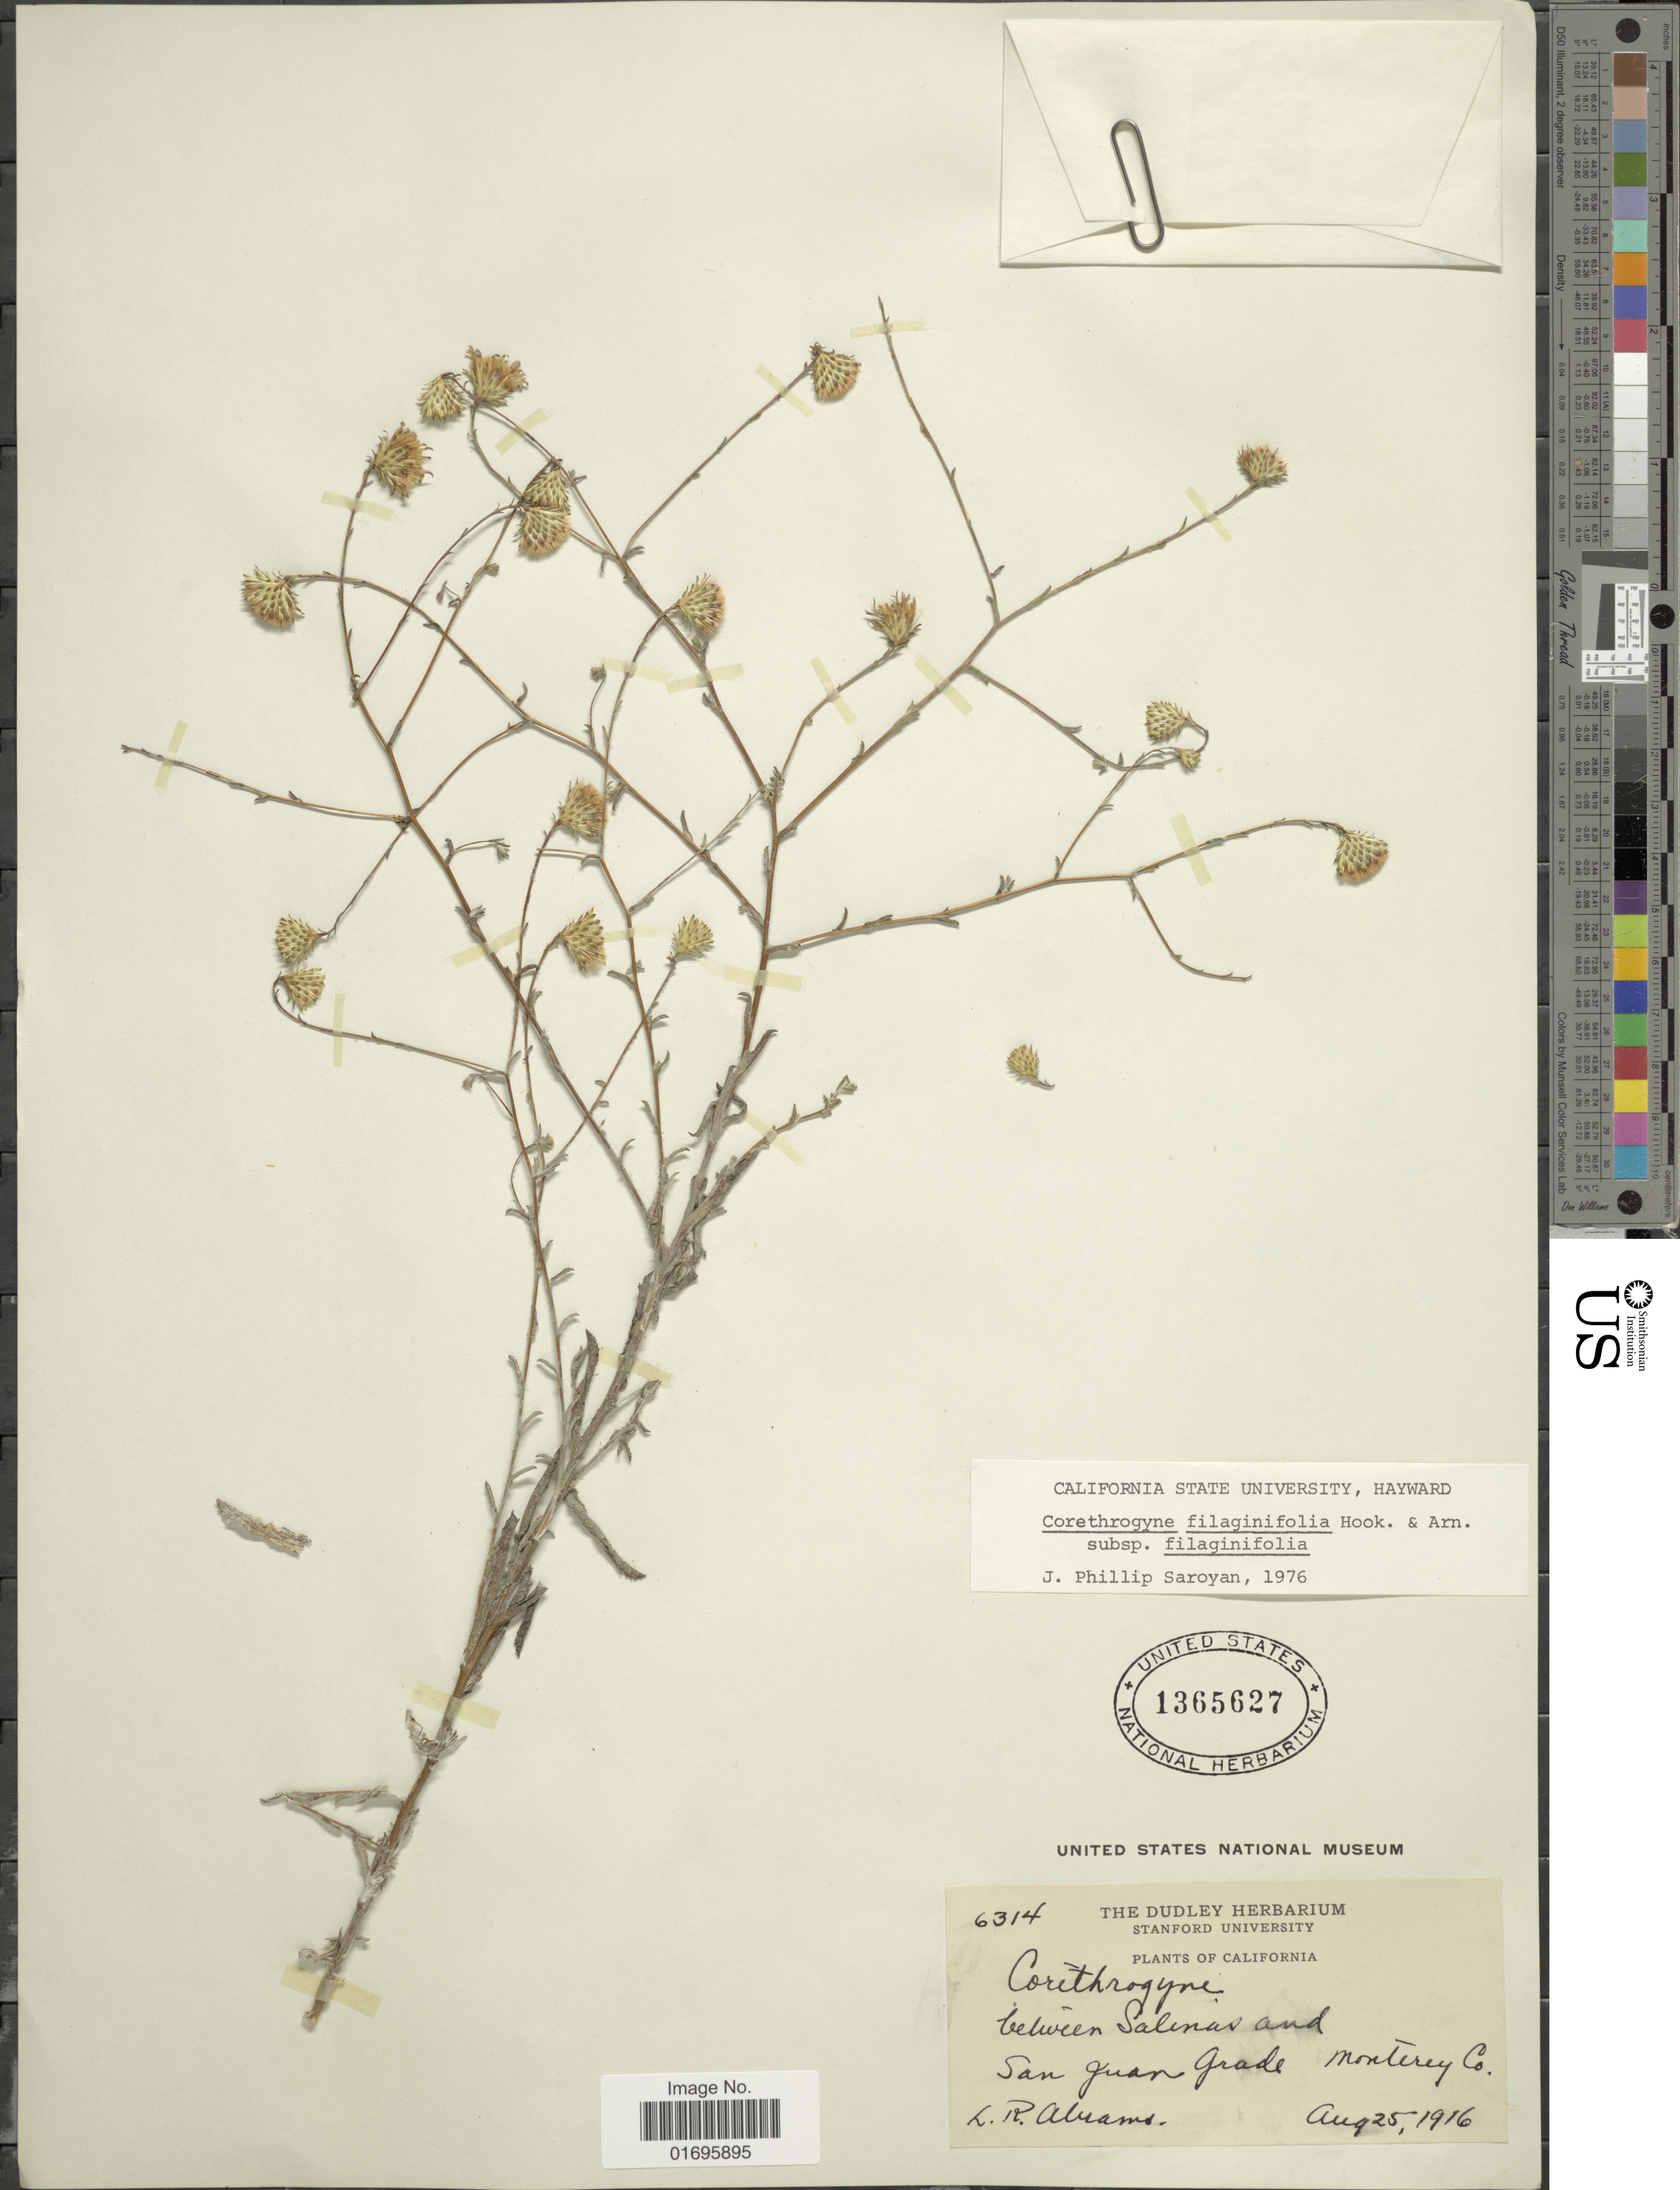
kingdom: Plantae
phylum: Tracheophyta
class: Magnoliopsida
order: Asterales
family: Asteraceae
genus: Corethrogyne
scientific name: Corethrogyne filaginifolia var. filaginifolia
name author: (Hook.) Nutt.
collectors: L. Abrams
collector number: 6314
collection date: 1916-08-25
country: United States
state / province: California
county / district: Monterey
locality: Between Salinas and San Juan Grade. Monterey Co.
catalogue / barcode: US 1365627